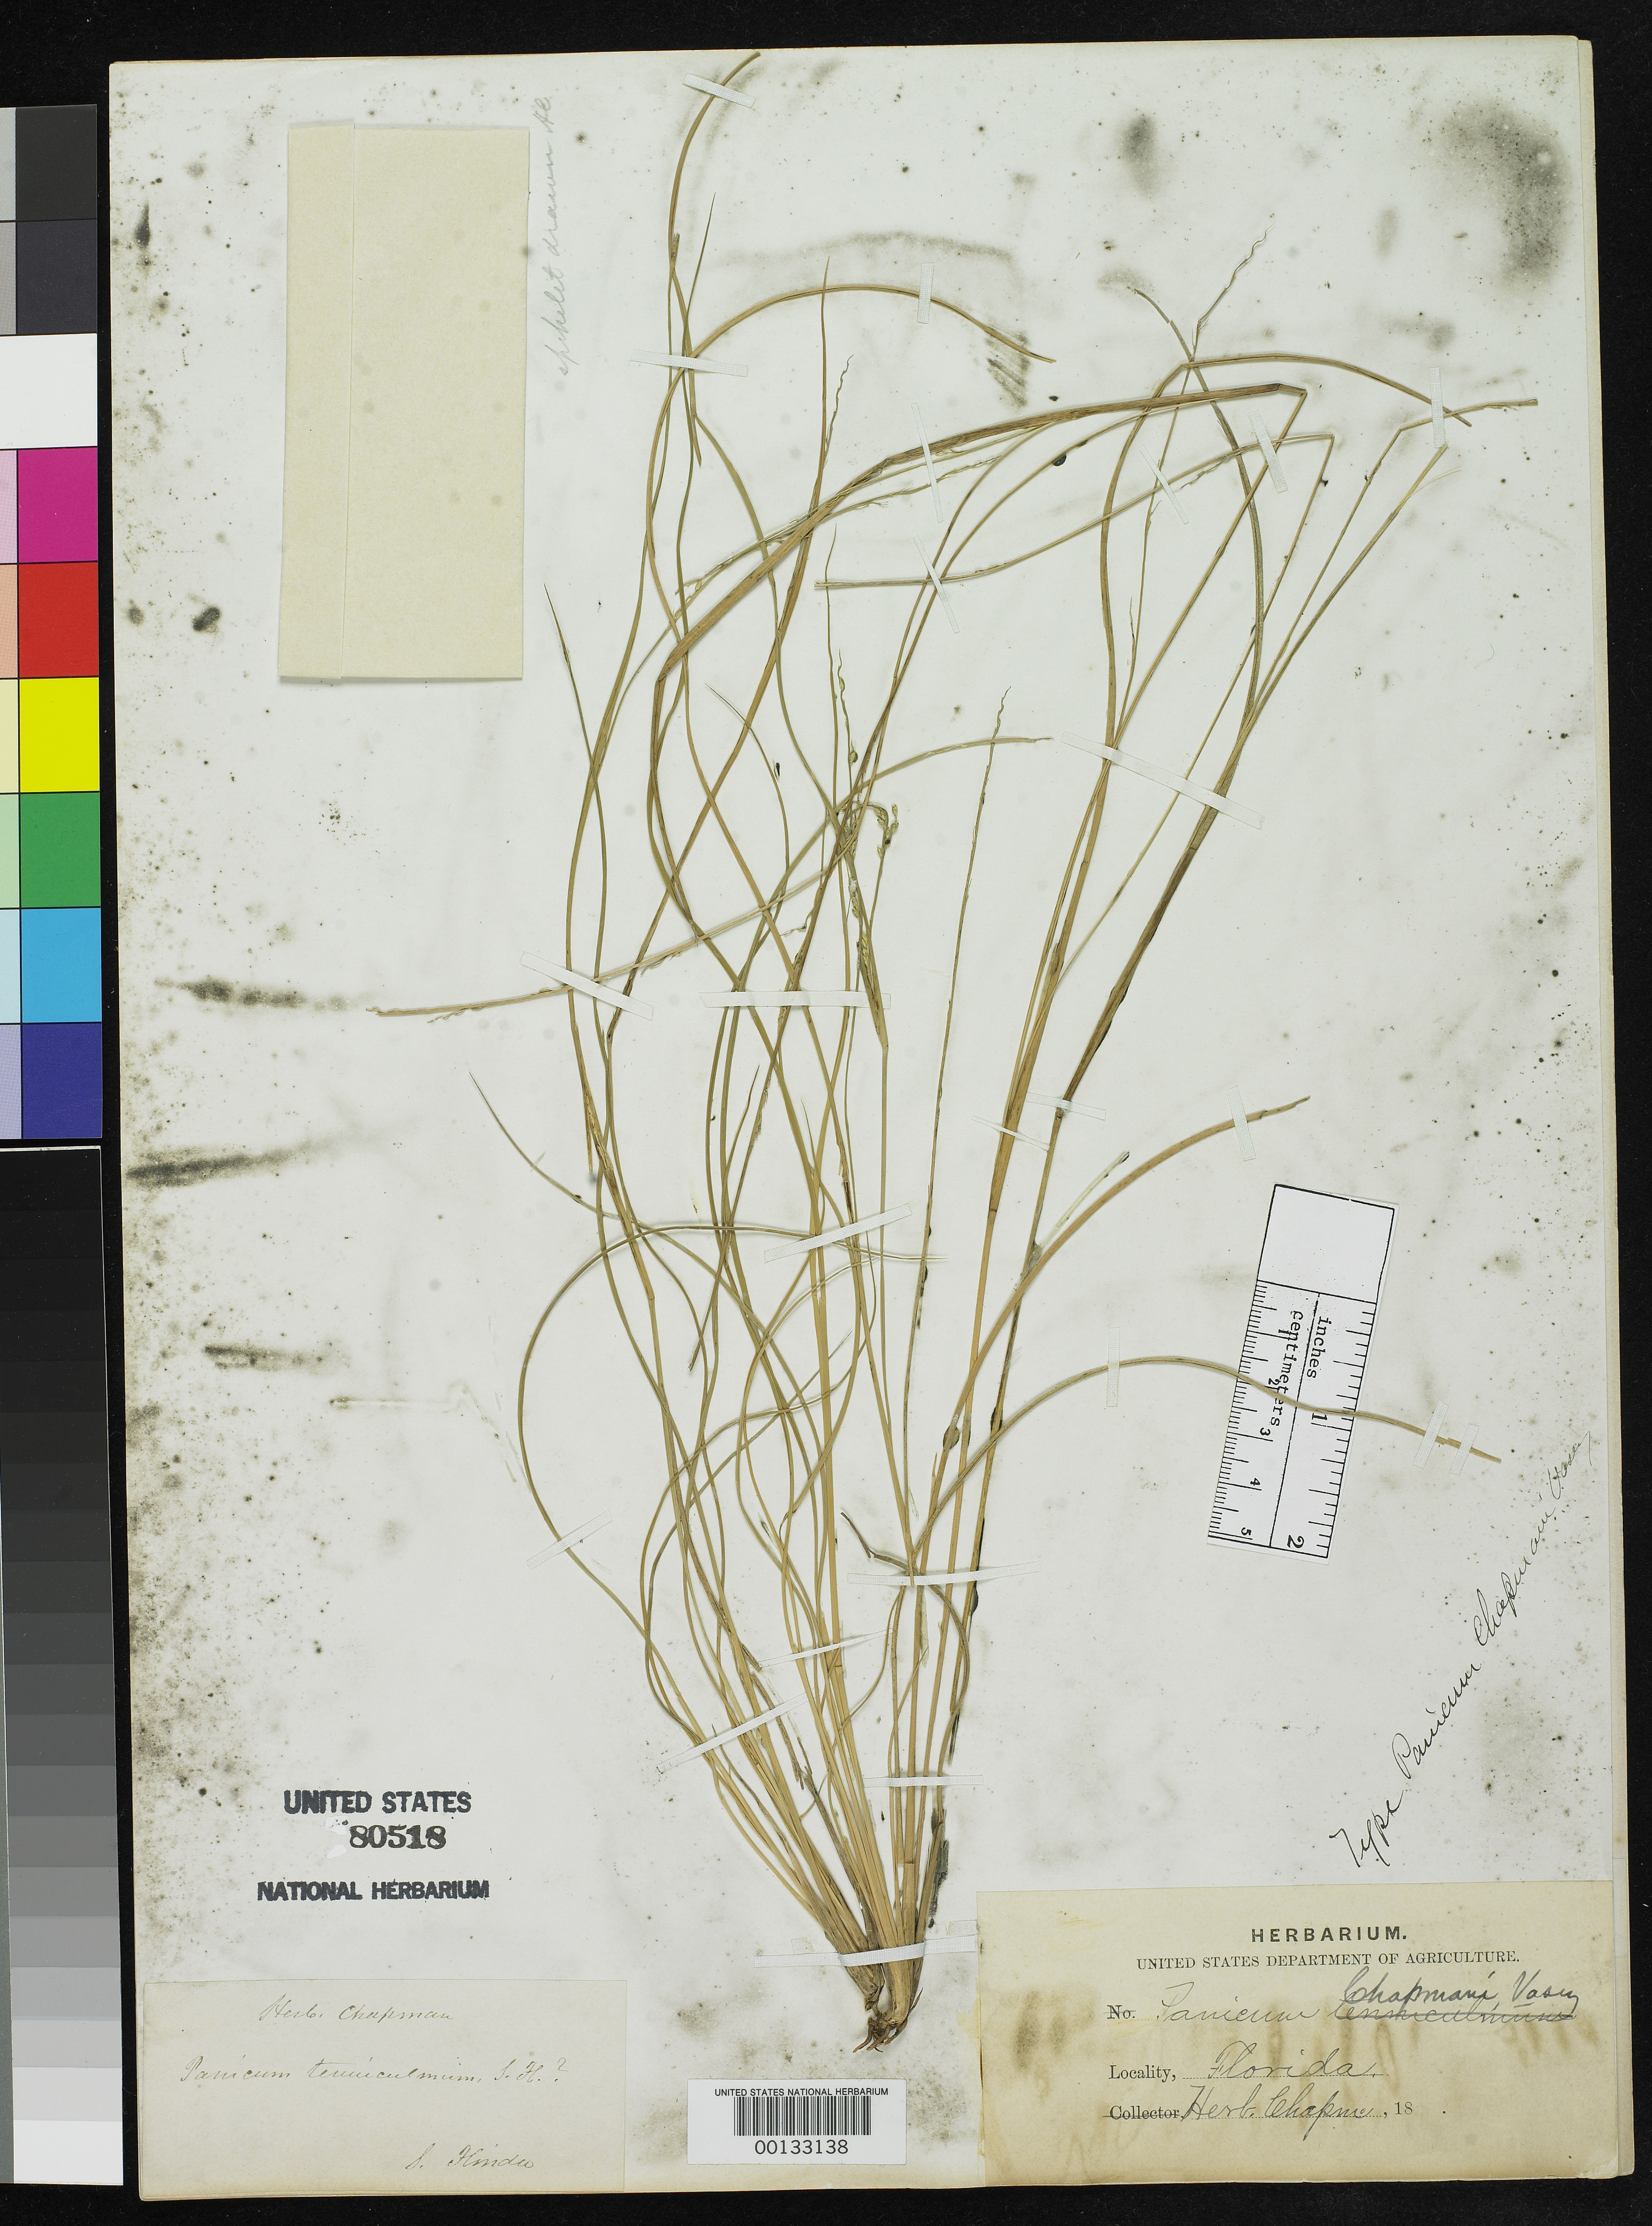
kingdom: Plantae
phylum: Tracheophyta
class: Liliopsida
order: Poales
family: Poaceae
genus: Panicum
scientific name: Panicum chapmanii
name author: Vasey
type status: Lectotype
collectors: ex herb. A.W. Chapman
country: United States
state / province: Florida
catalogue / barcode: US 80518